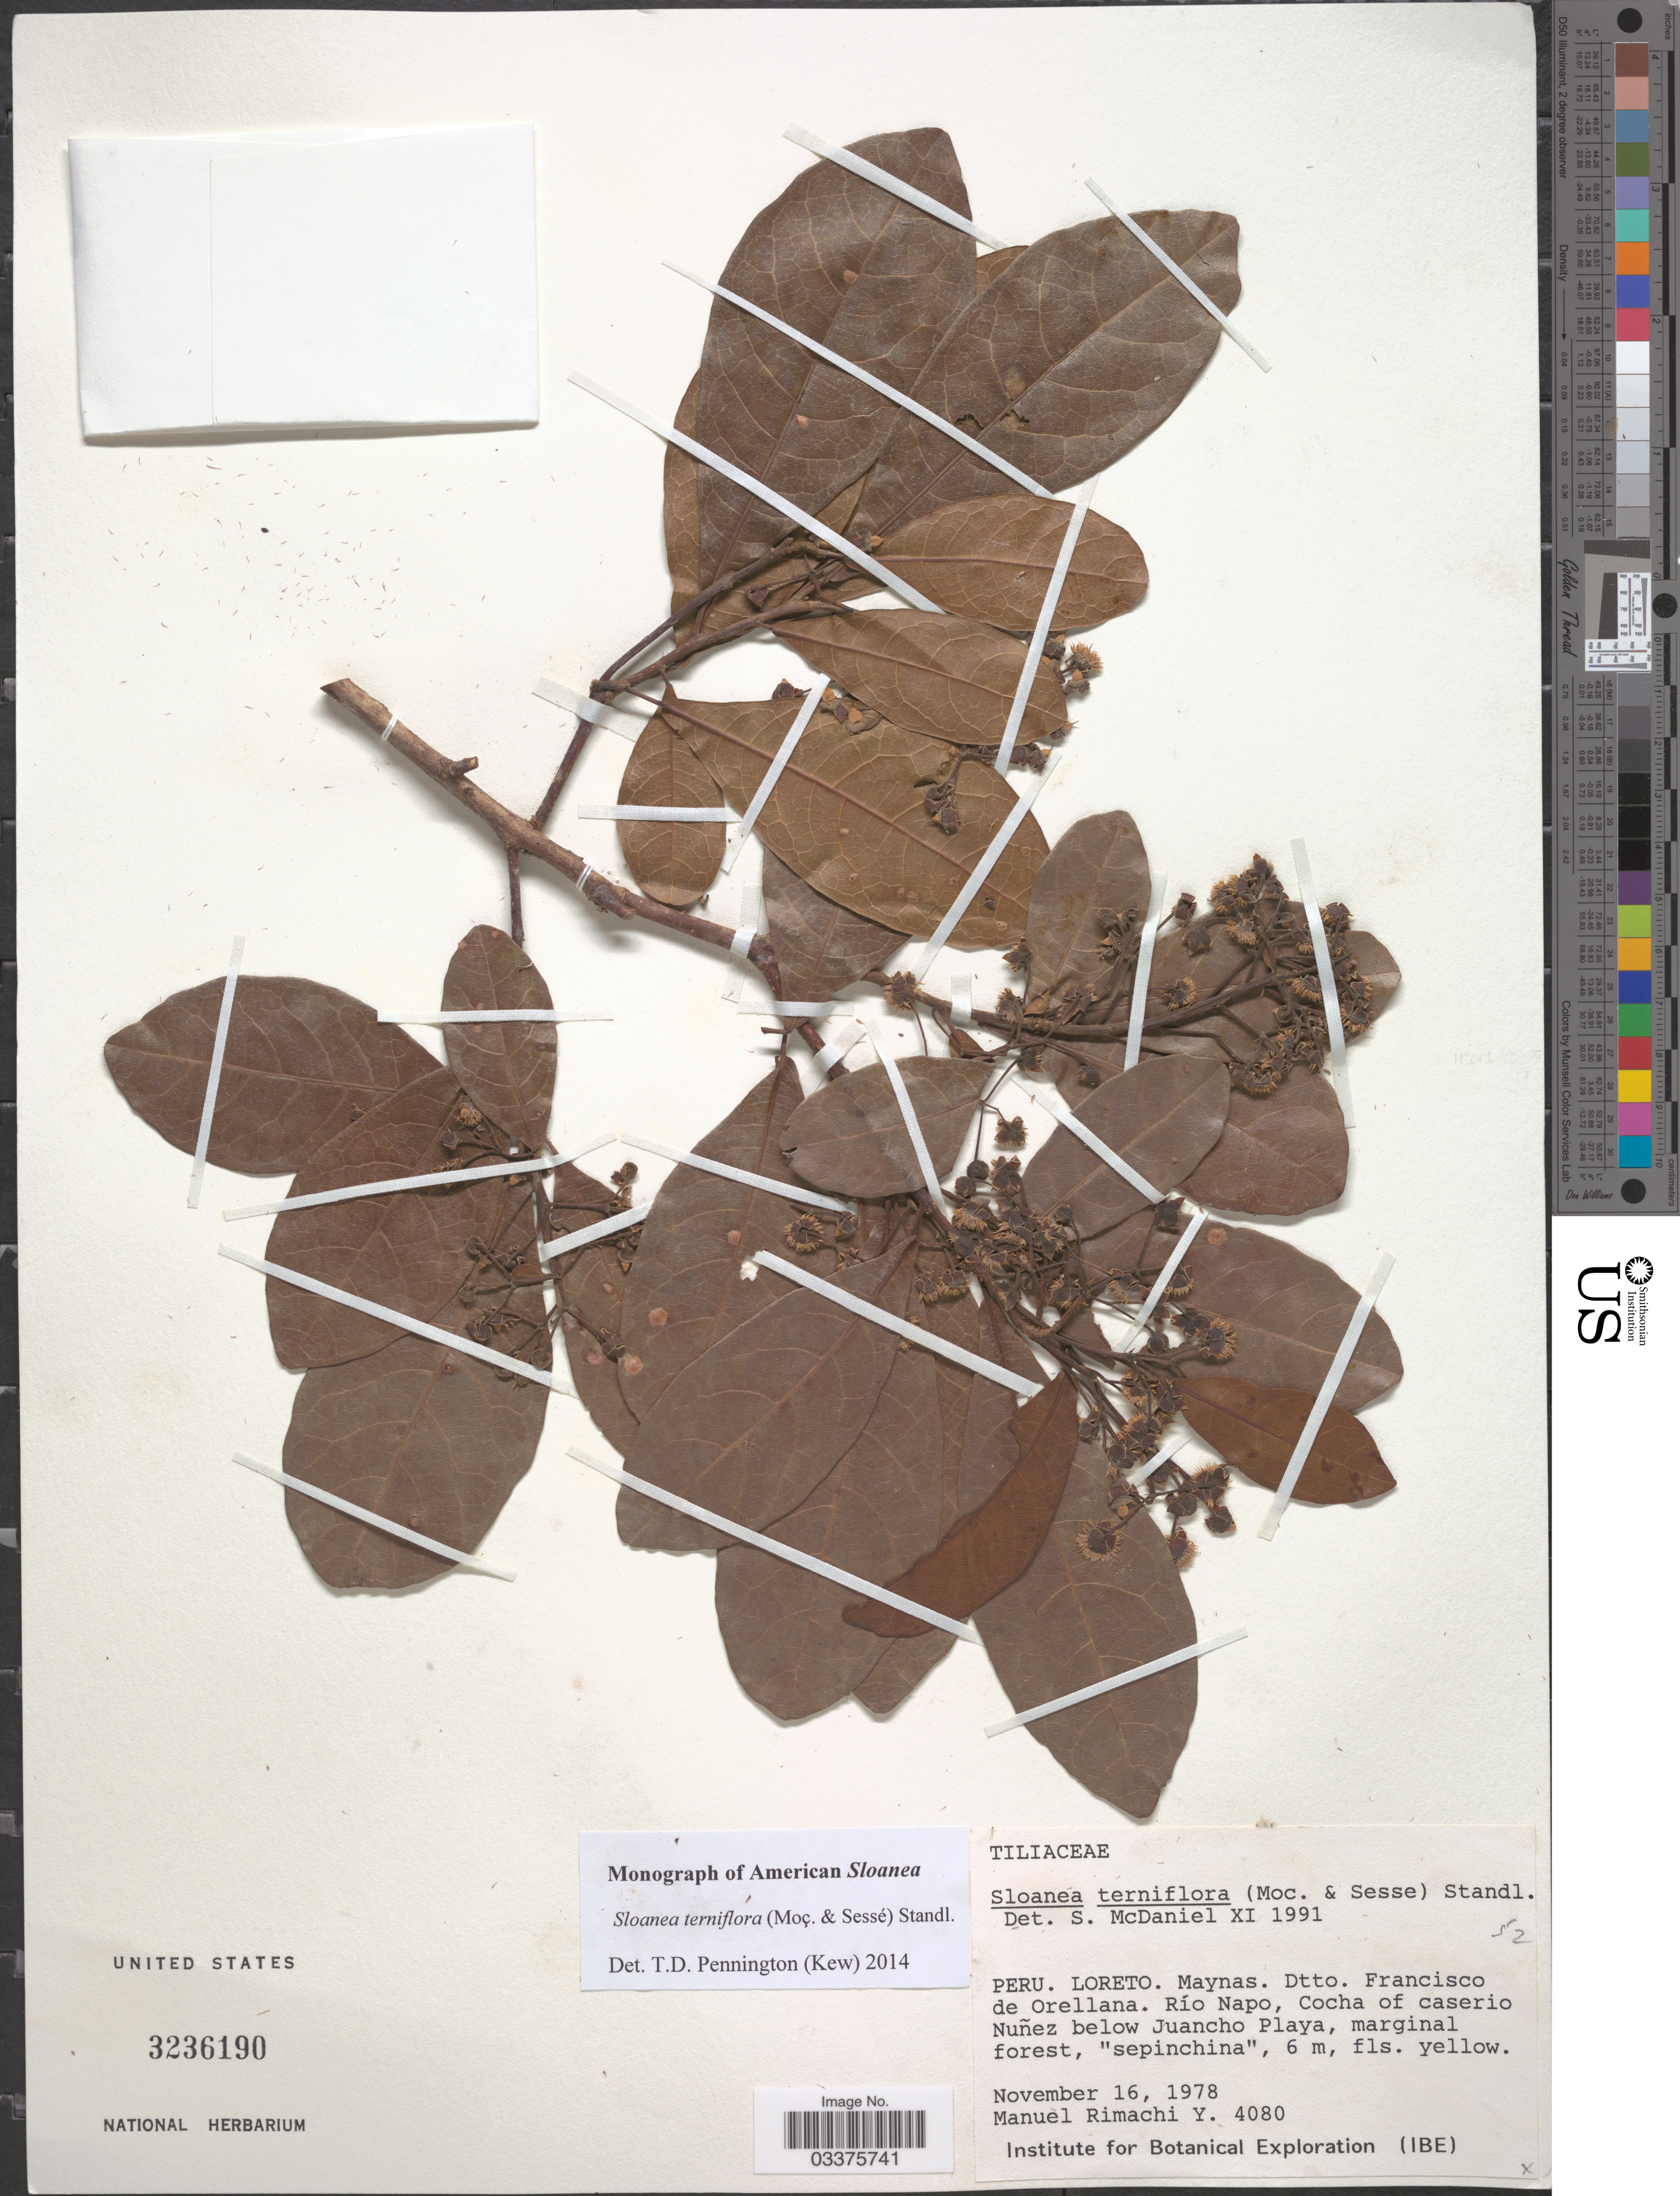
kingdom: Plantae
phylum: Tracheophyta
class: Magnoliopsida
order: Oxalidales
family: Elaeocarpaceae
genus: Sloanea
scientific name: Sloanea terniflora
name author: (Moc. & Sessé ex DC.) Standl.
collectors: M. Rimachi Y.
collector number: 4080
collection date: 1978-11-16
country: Peru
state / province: Loreto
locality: Maynas. Dtto. Francisco de Orellana. Río Napo, Cocha of caserio Nuñez below Juancho Playa.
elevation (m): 6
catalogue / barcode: US 3236190